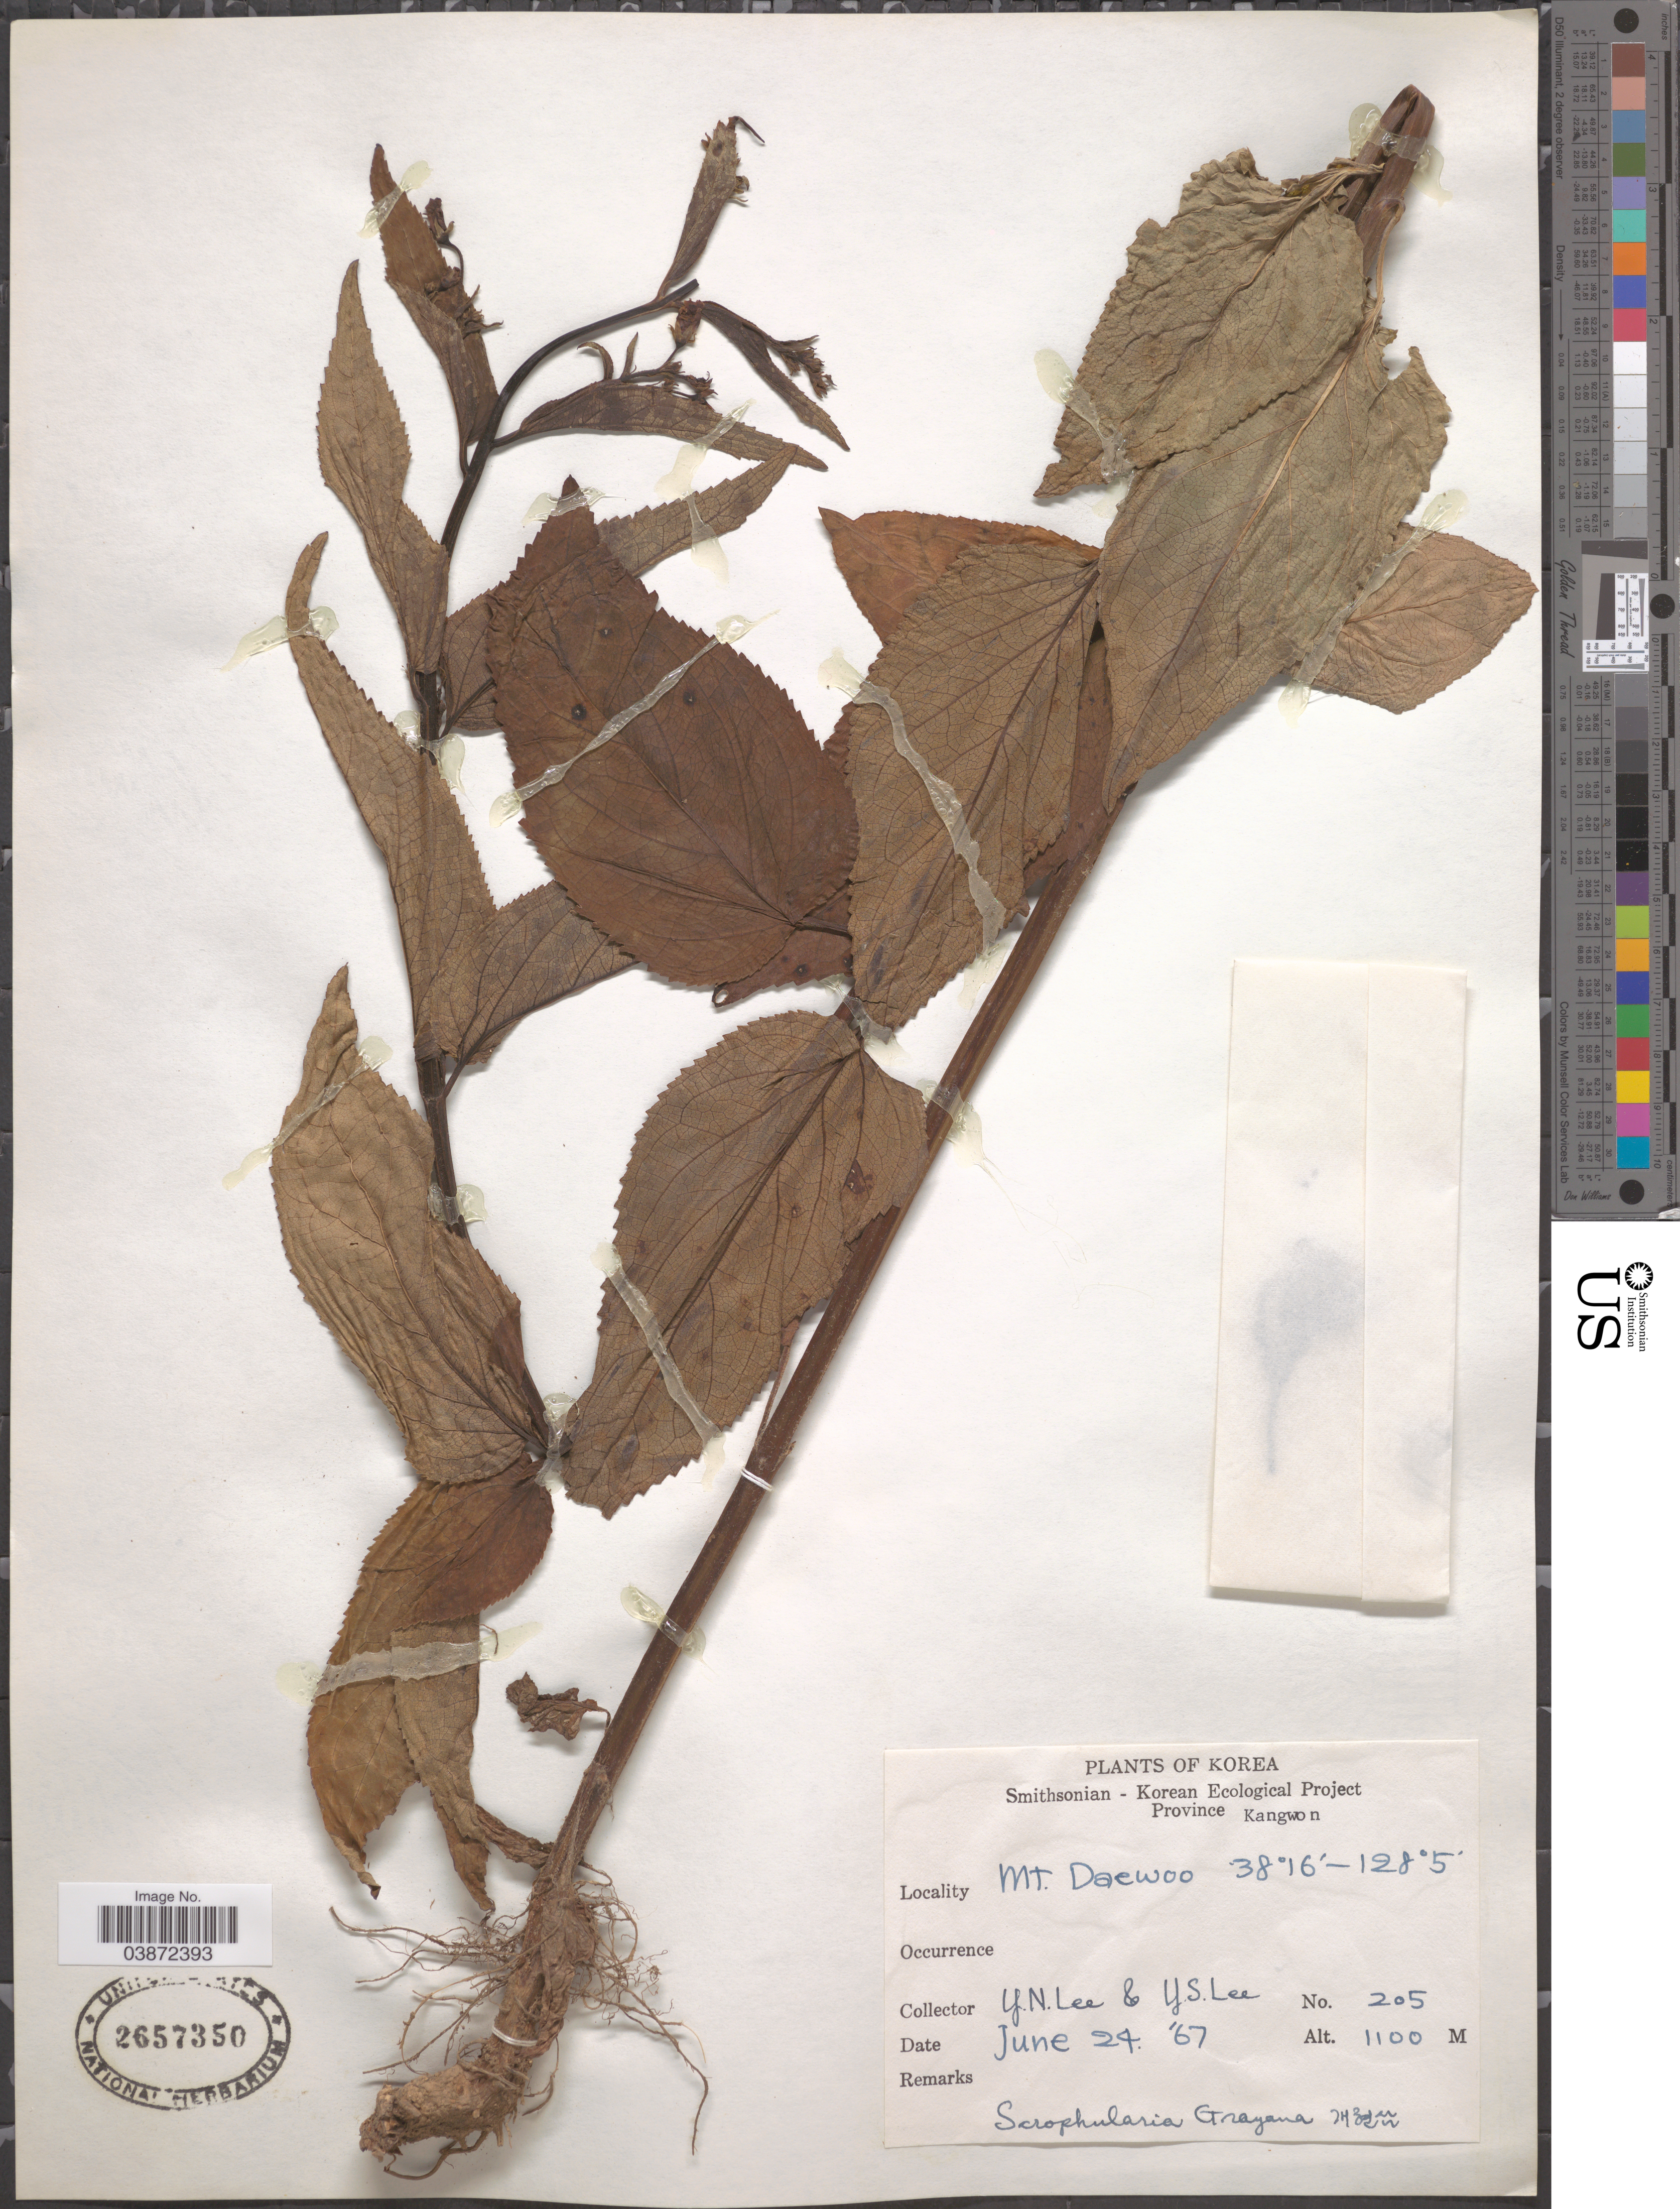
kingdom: Plantae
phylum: Tracheophyta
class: Magnoliopsida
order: Lamiales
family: Scrophulariaceae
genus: Scrophularia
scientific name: Scrophularia grayana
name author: Maxim. ex Kom.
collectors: Y. N. Lee & Y. S. Lee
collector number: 205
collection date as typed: Transcribed d/m/y: 24/6/67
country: North Korea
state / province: Kangwon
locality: Mt. Daewoo.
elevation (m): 1100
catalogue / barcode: US 2657350